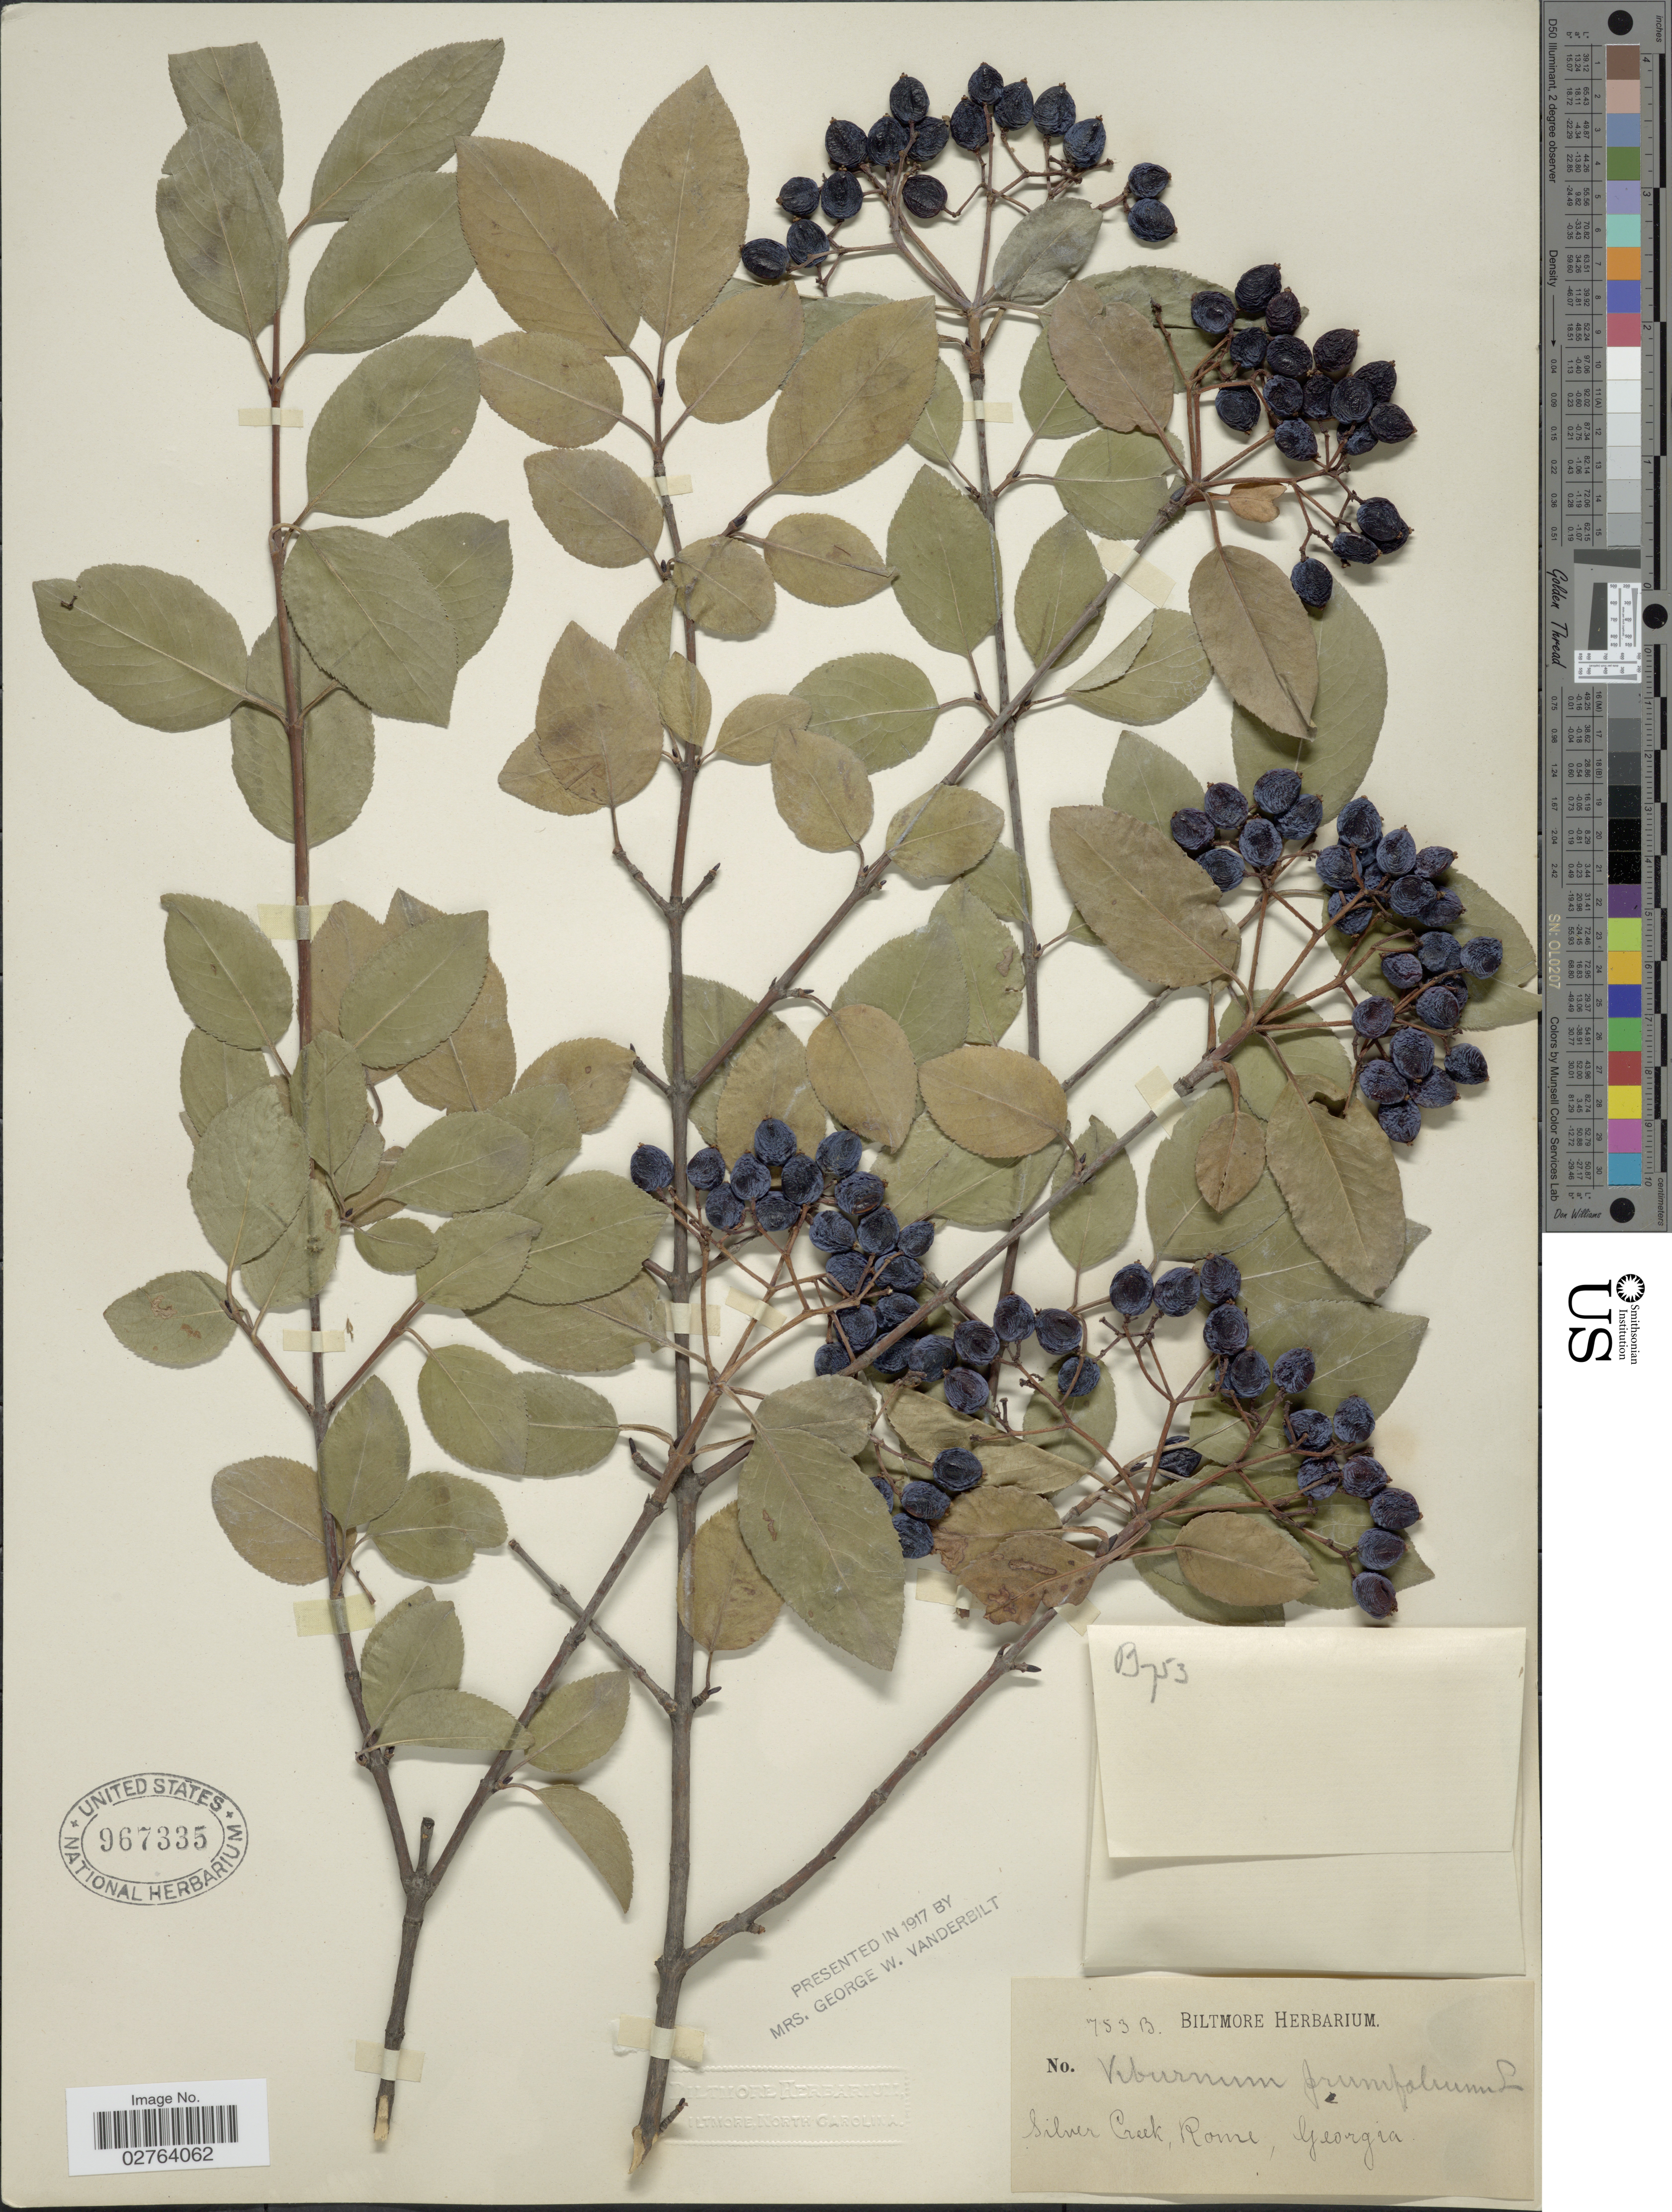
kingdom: Plantae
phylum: Tracheophyta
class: Magnoliopsida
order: Dipsacales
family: Viburnaceae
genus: Viburnum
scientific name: Viburnum prunifolium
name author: L.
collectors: ex herb. Biltmore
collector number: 783B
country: United States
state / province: Georgia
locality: Silver Creek, Rome.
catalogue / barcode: US 967335